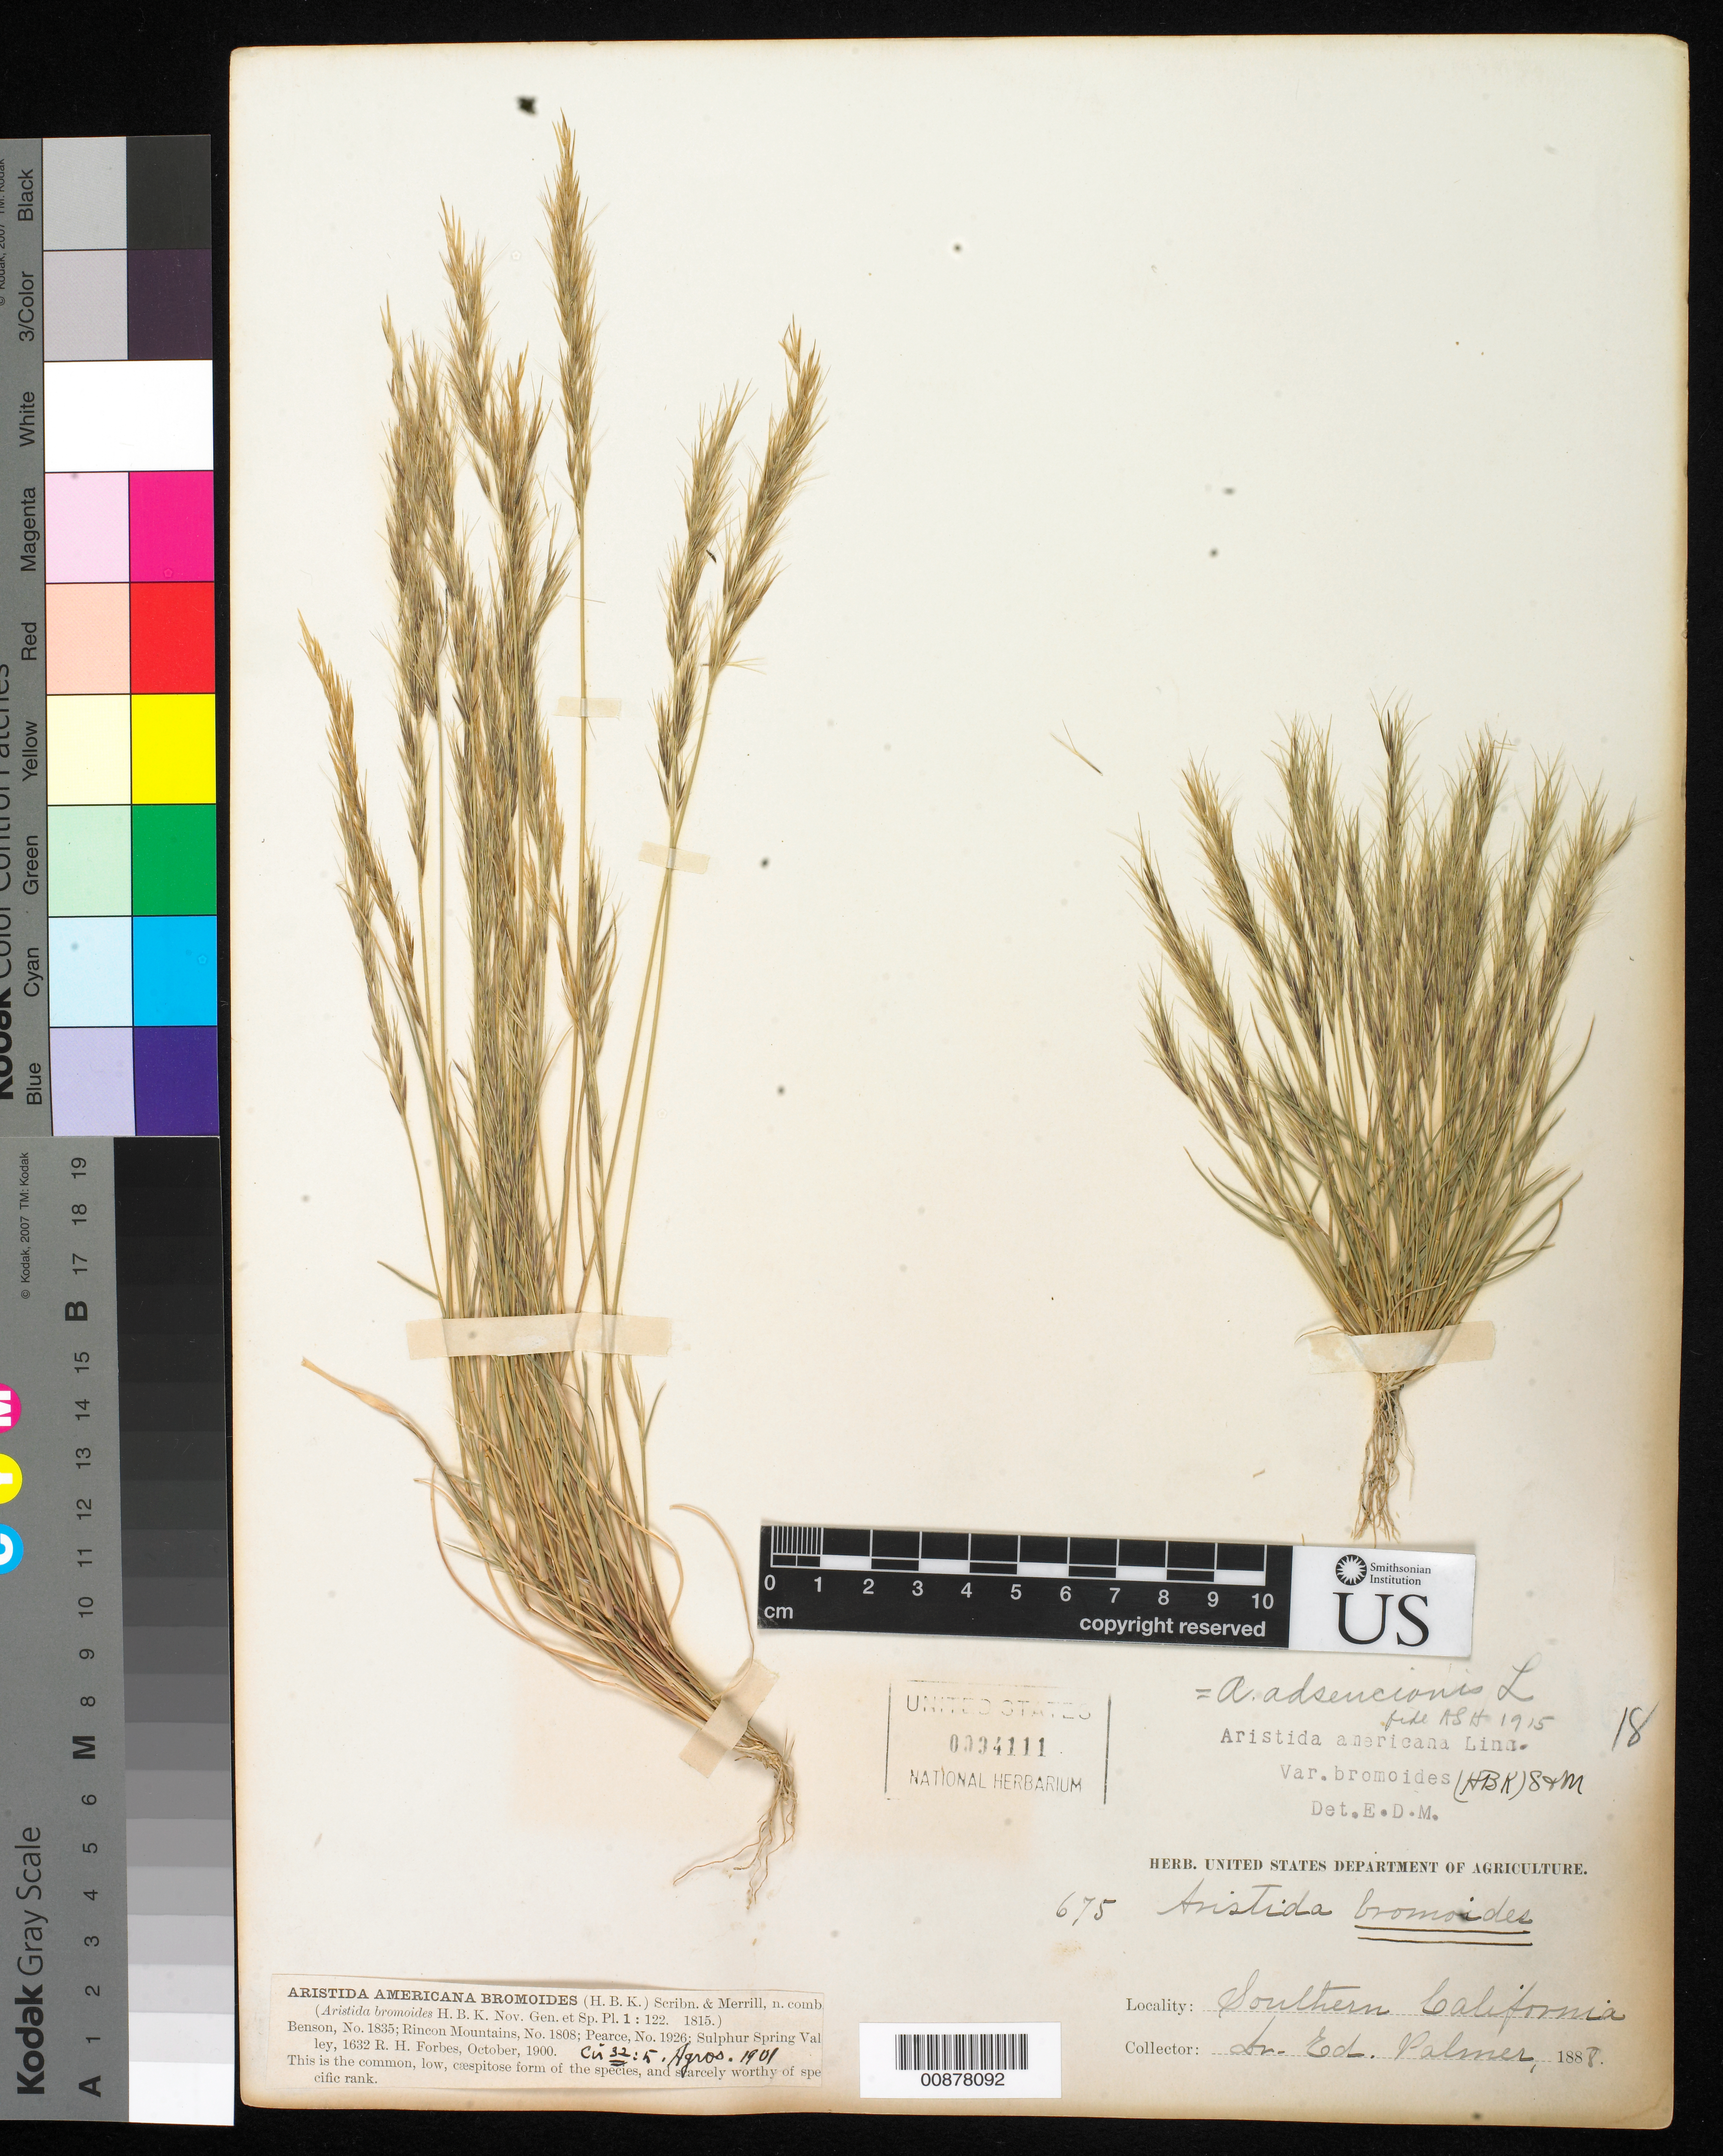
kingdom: Plantae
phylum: Tracheophyta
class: Liliopsida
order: Poales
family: Poaceae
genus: Aristida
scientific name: Aristida adscensionis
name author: L.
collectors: E. Palmer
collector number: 675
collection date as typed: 1888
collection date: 1888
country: United States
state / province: California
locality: Southern California.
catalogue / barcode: US 94111